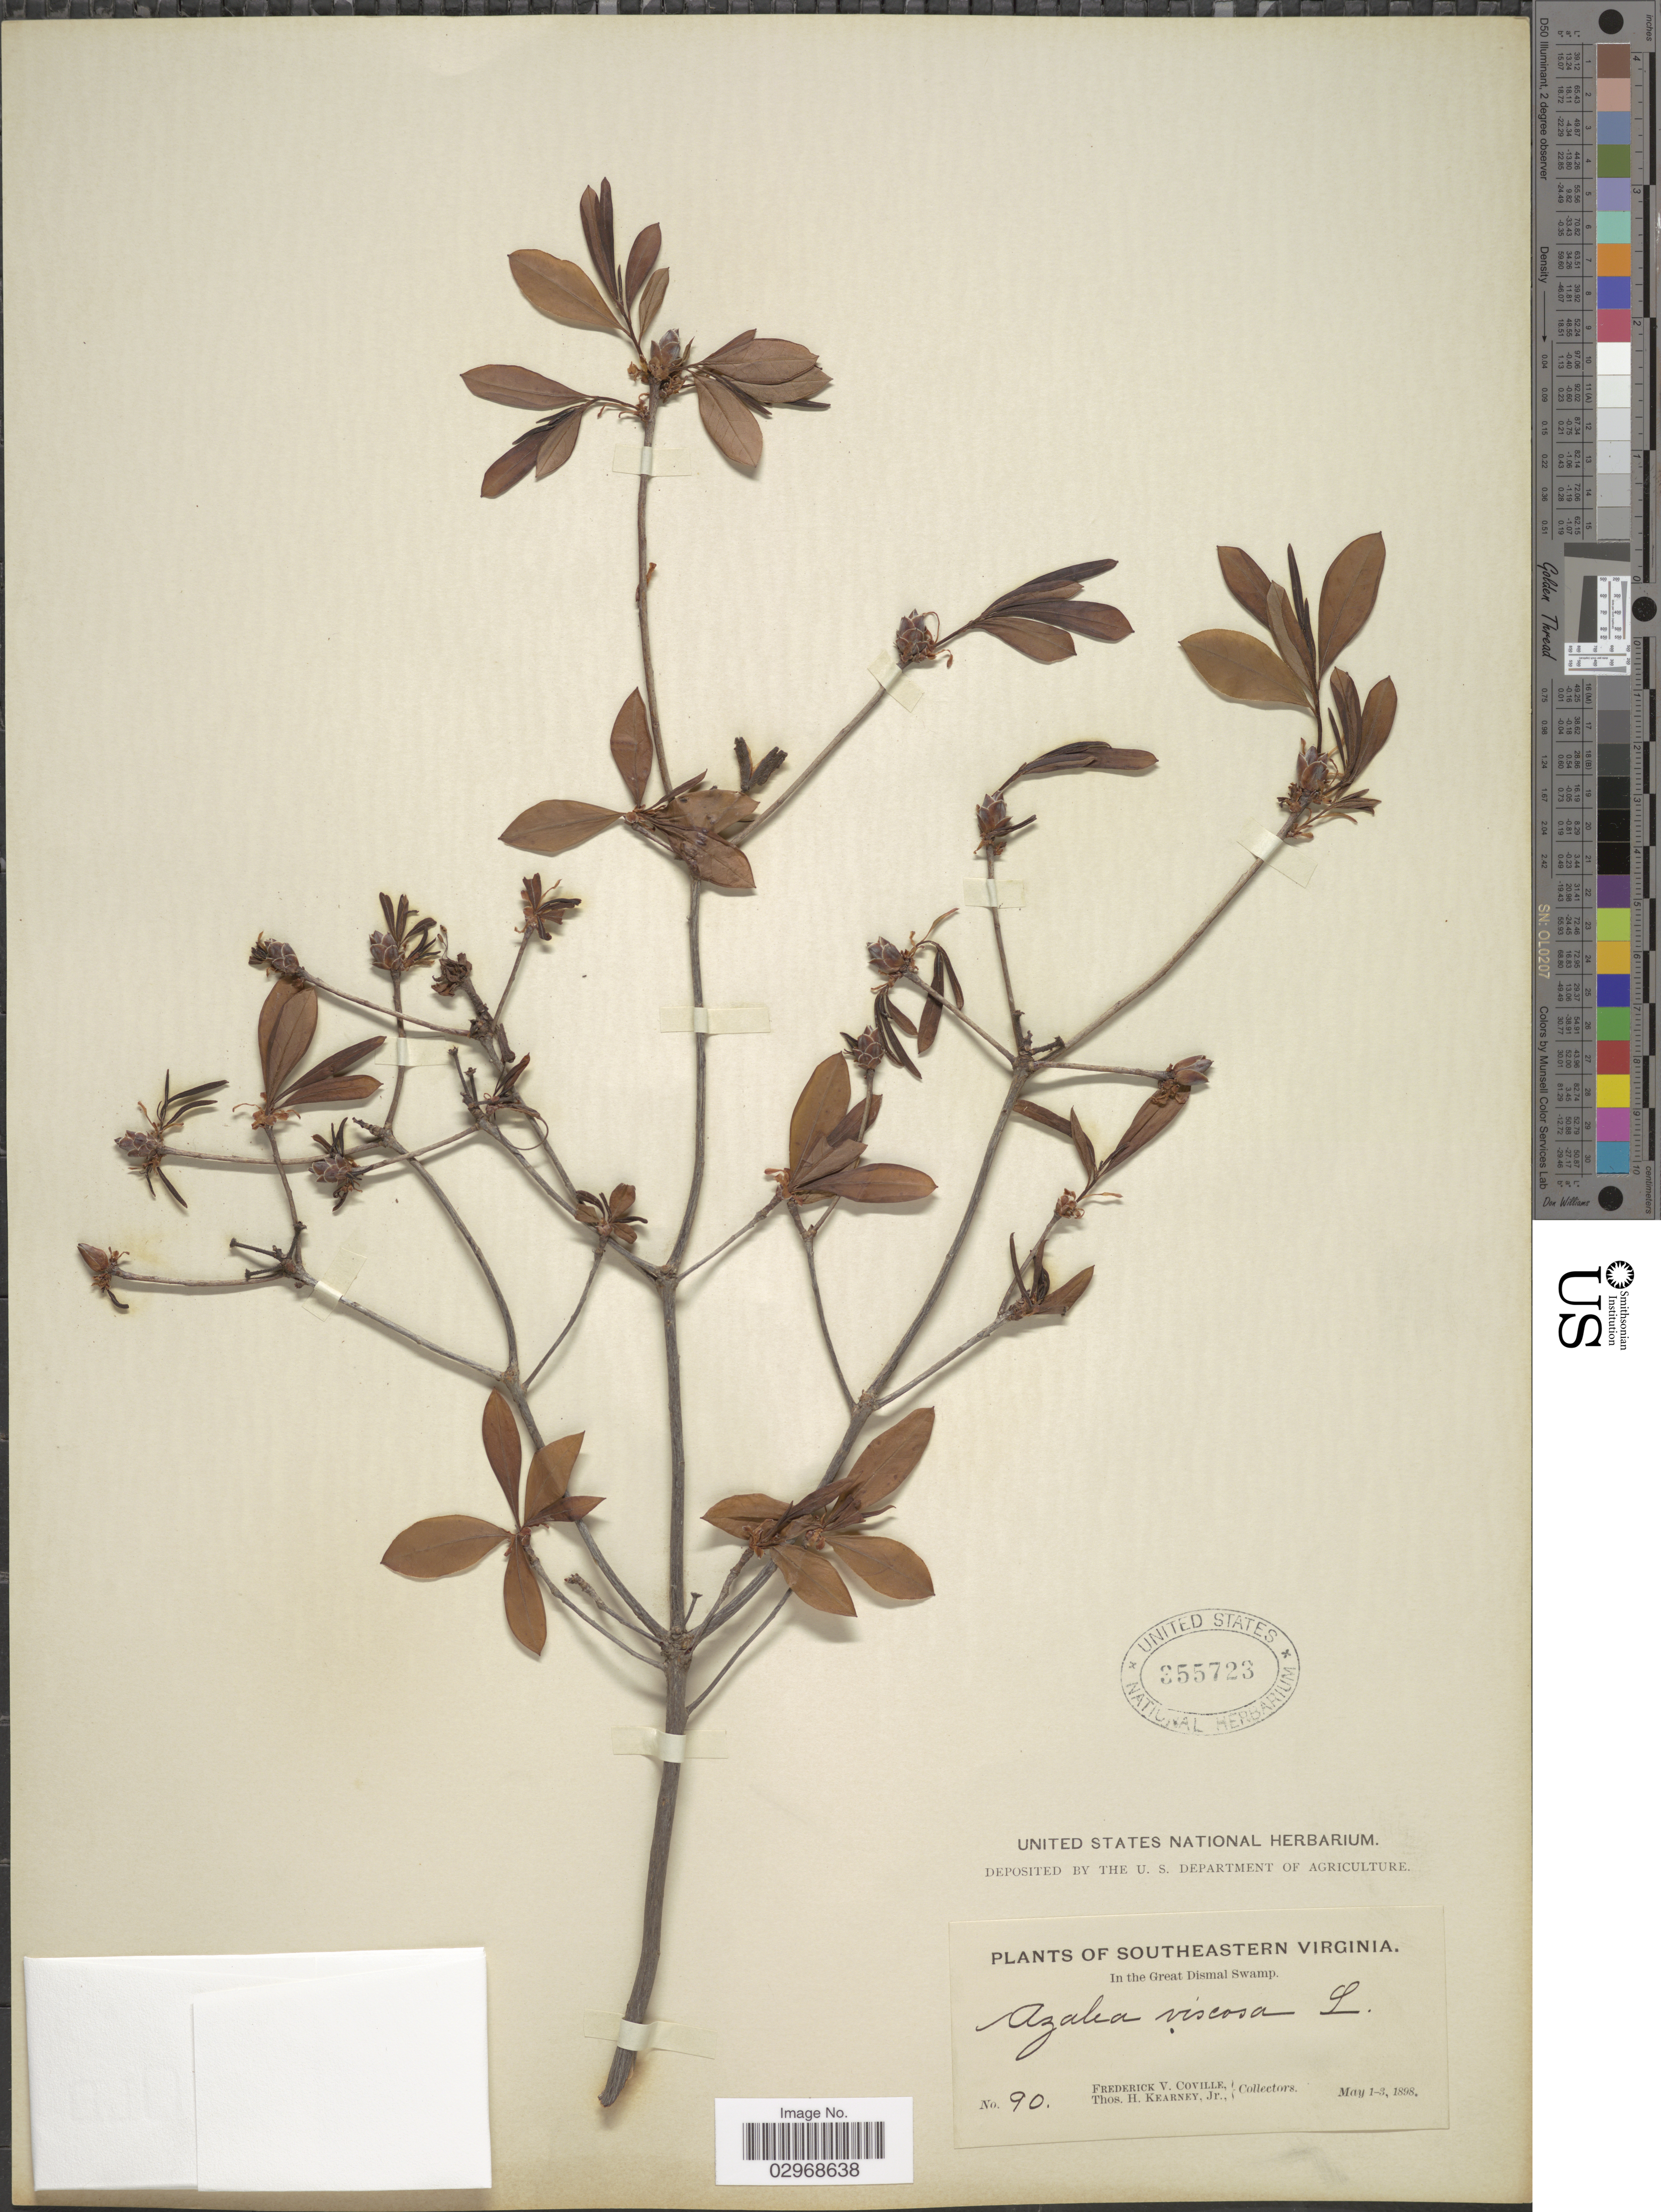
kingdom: Plantae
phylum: Tracheophyta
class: Magnoliopsida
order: Ericales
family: Ericaceae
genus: Rhododendron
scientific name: Rhododendron viscosum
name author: (L.) Torr.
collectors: F. V. Coville & T. H. Kearney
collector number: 90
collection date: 1898-05-01/1898-05-03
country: United States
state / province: Virginia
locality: Southeastern Virginia, In The Great Dismal Swamp.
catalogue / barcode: US 355723